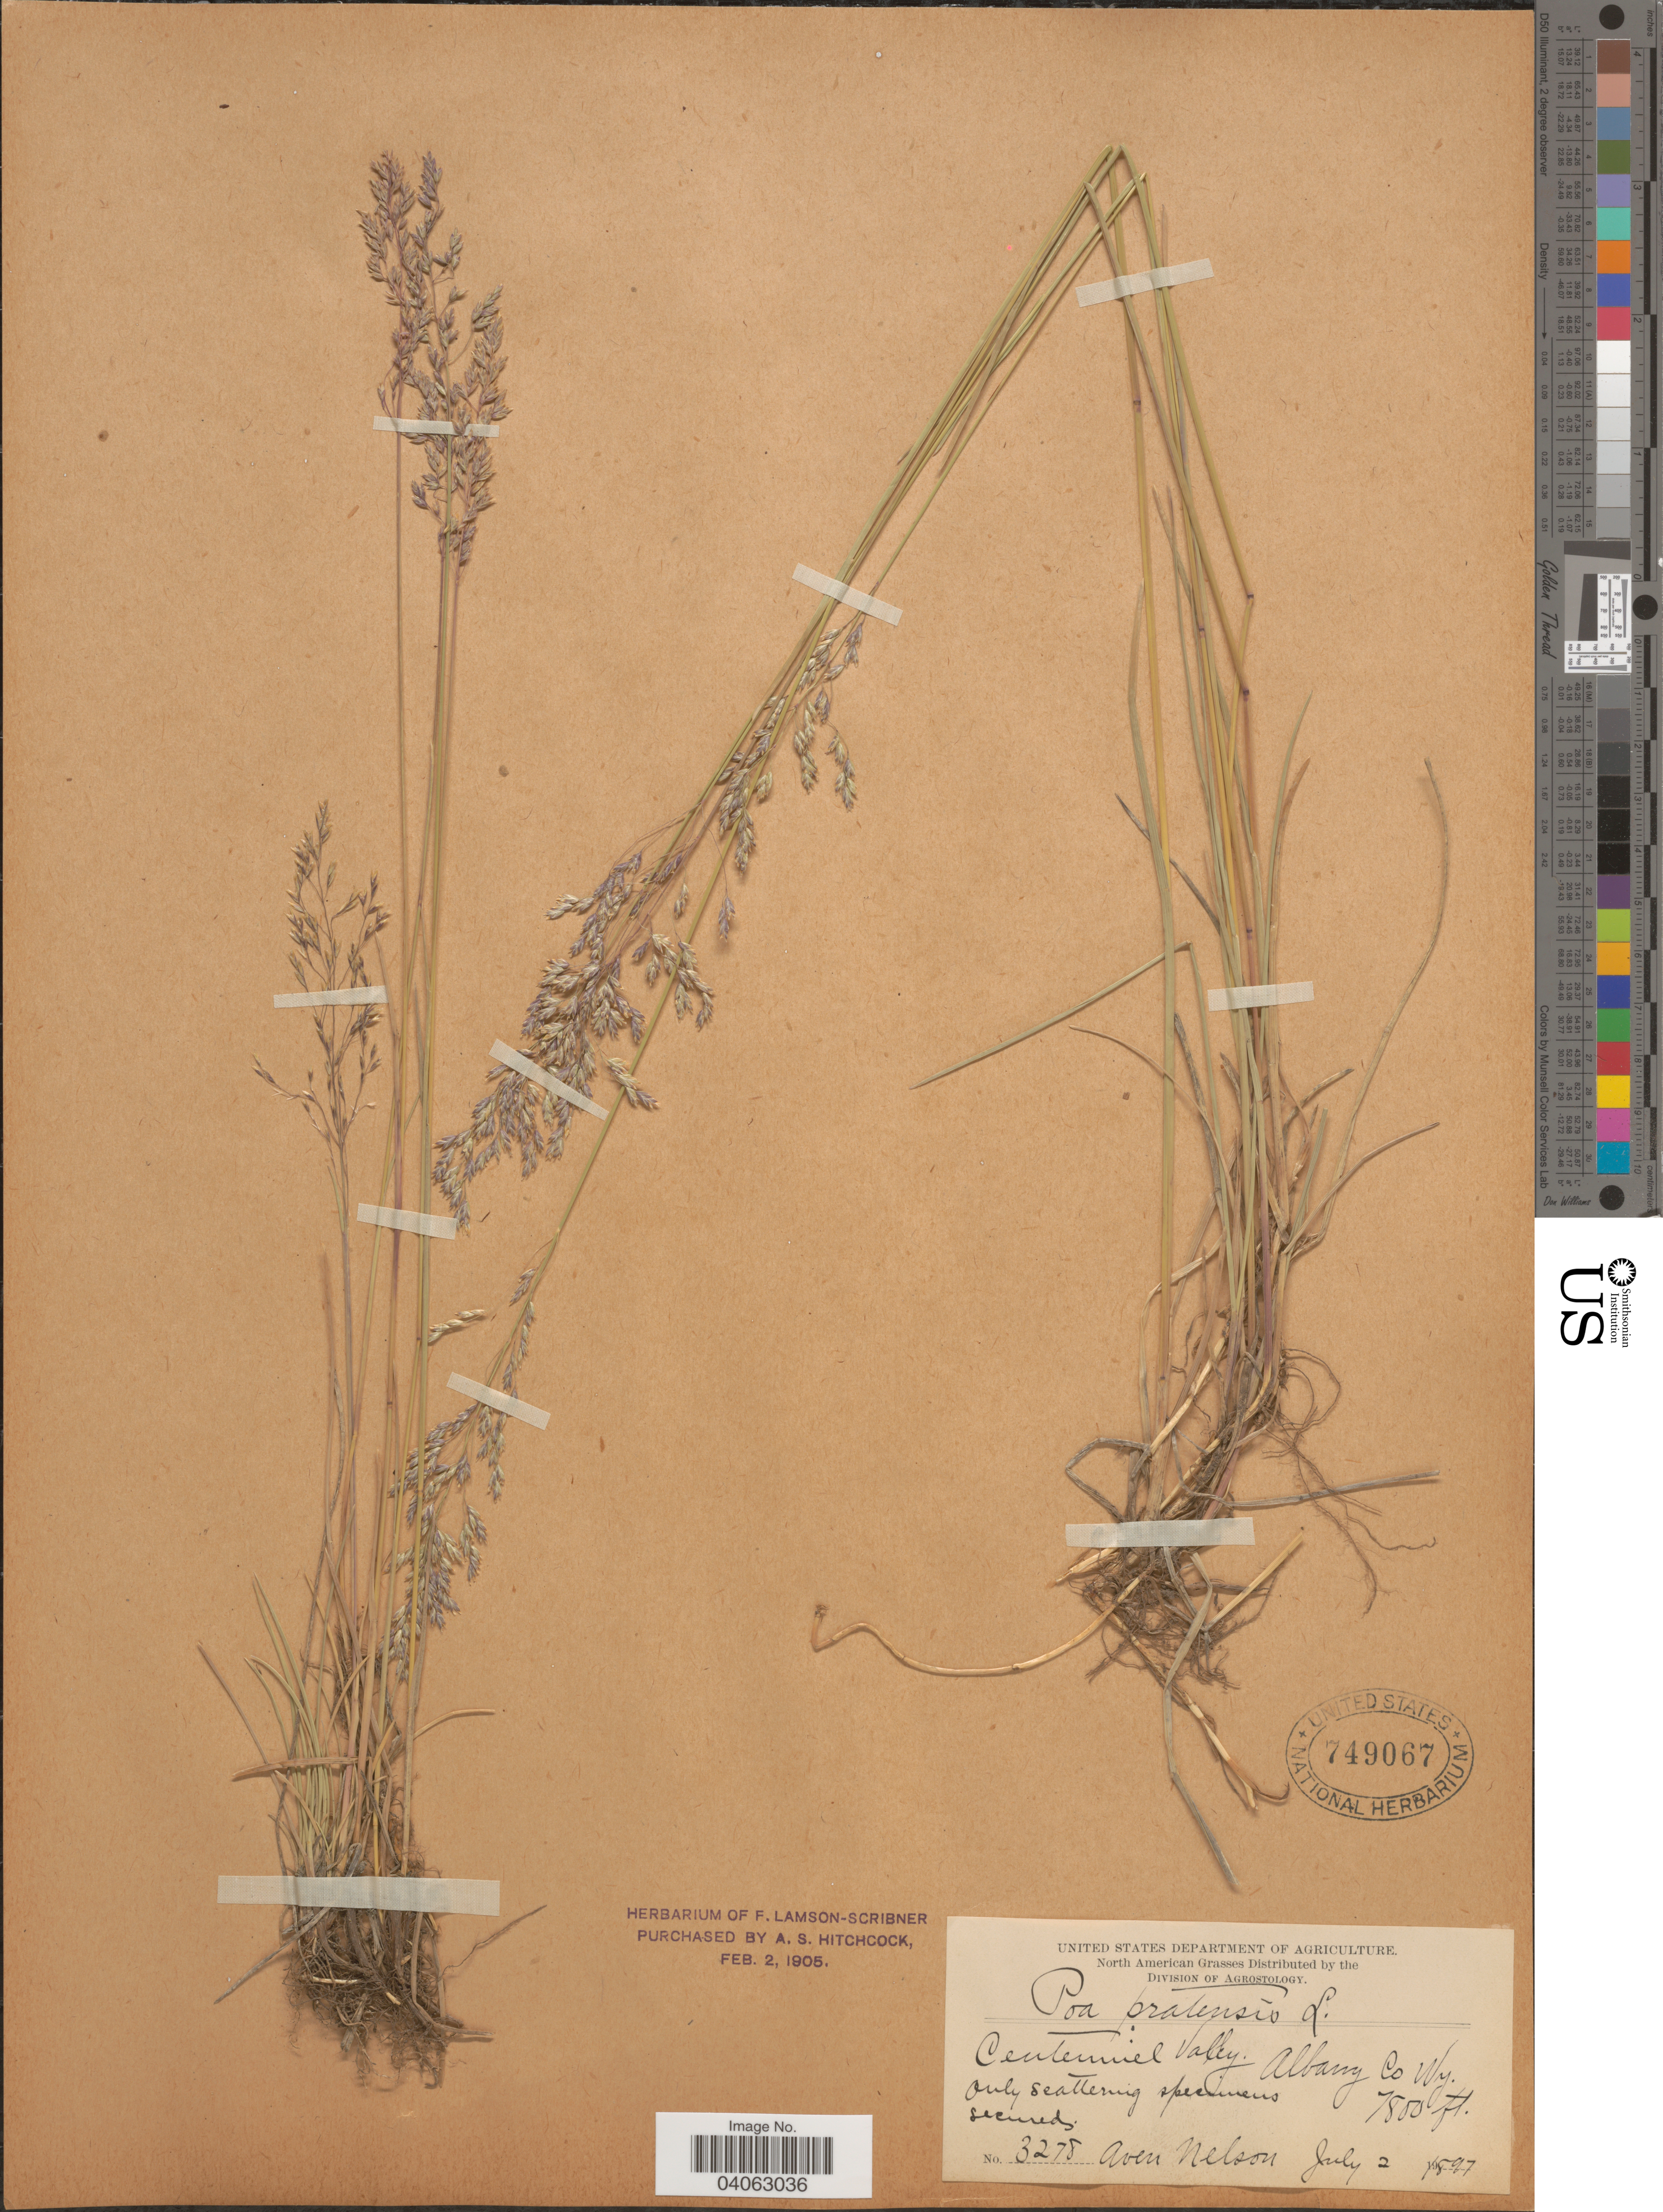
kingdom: Plantae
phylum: Tracheophyta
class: Liliopsida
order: Poales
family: Poaceae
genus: Poa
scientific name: Poa pratensis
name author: L.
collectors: A. Nelson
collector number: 3278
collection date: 1897-07-02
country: United States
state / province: Wyoming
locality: Centennial Valley. Albany Co.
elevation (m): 2377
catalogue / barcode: US 749067